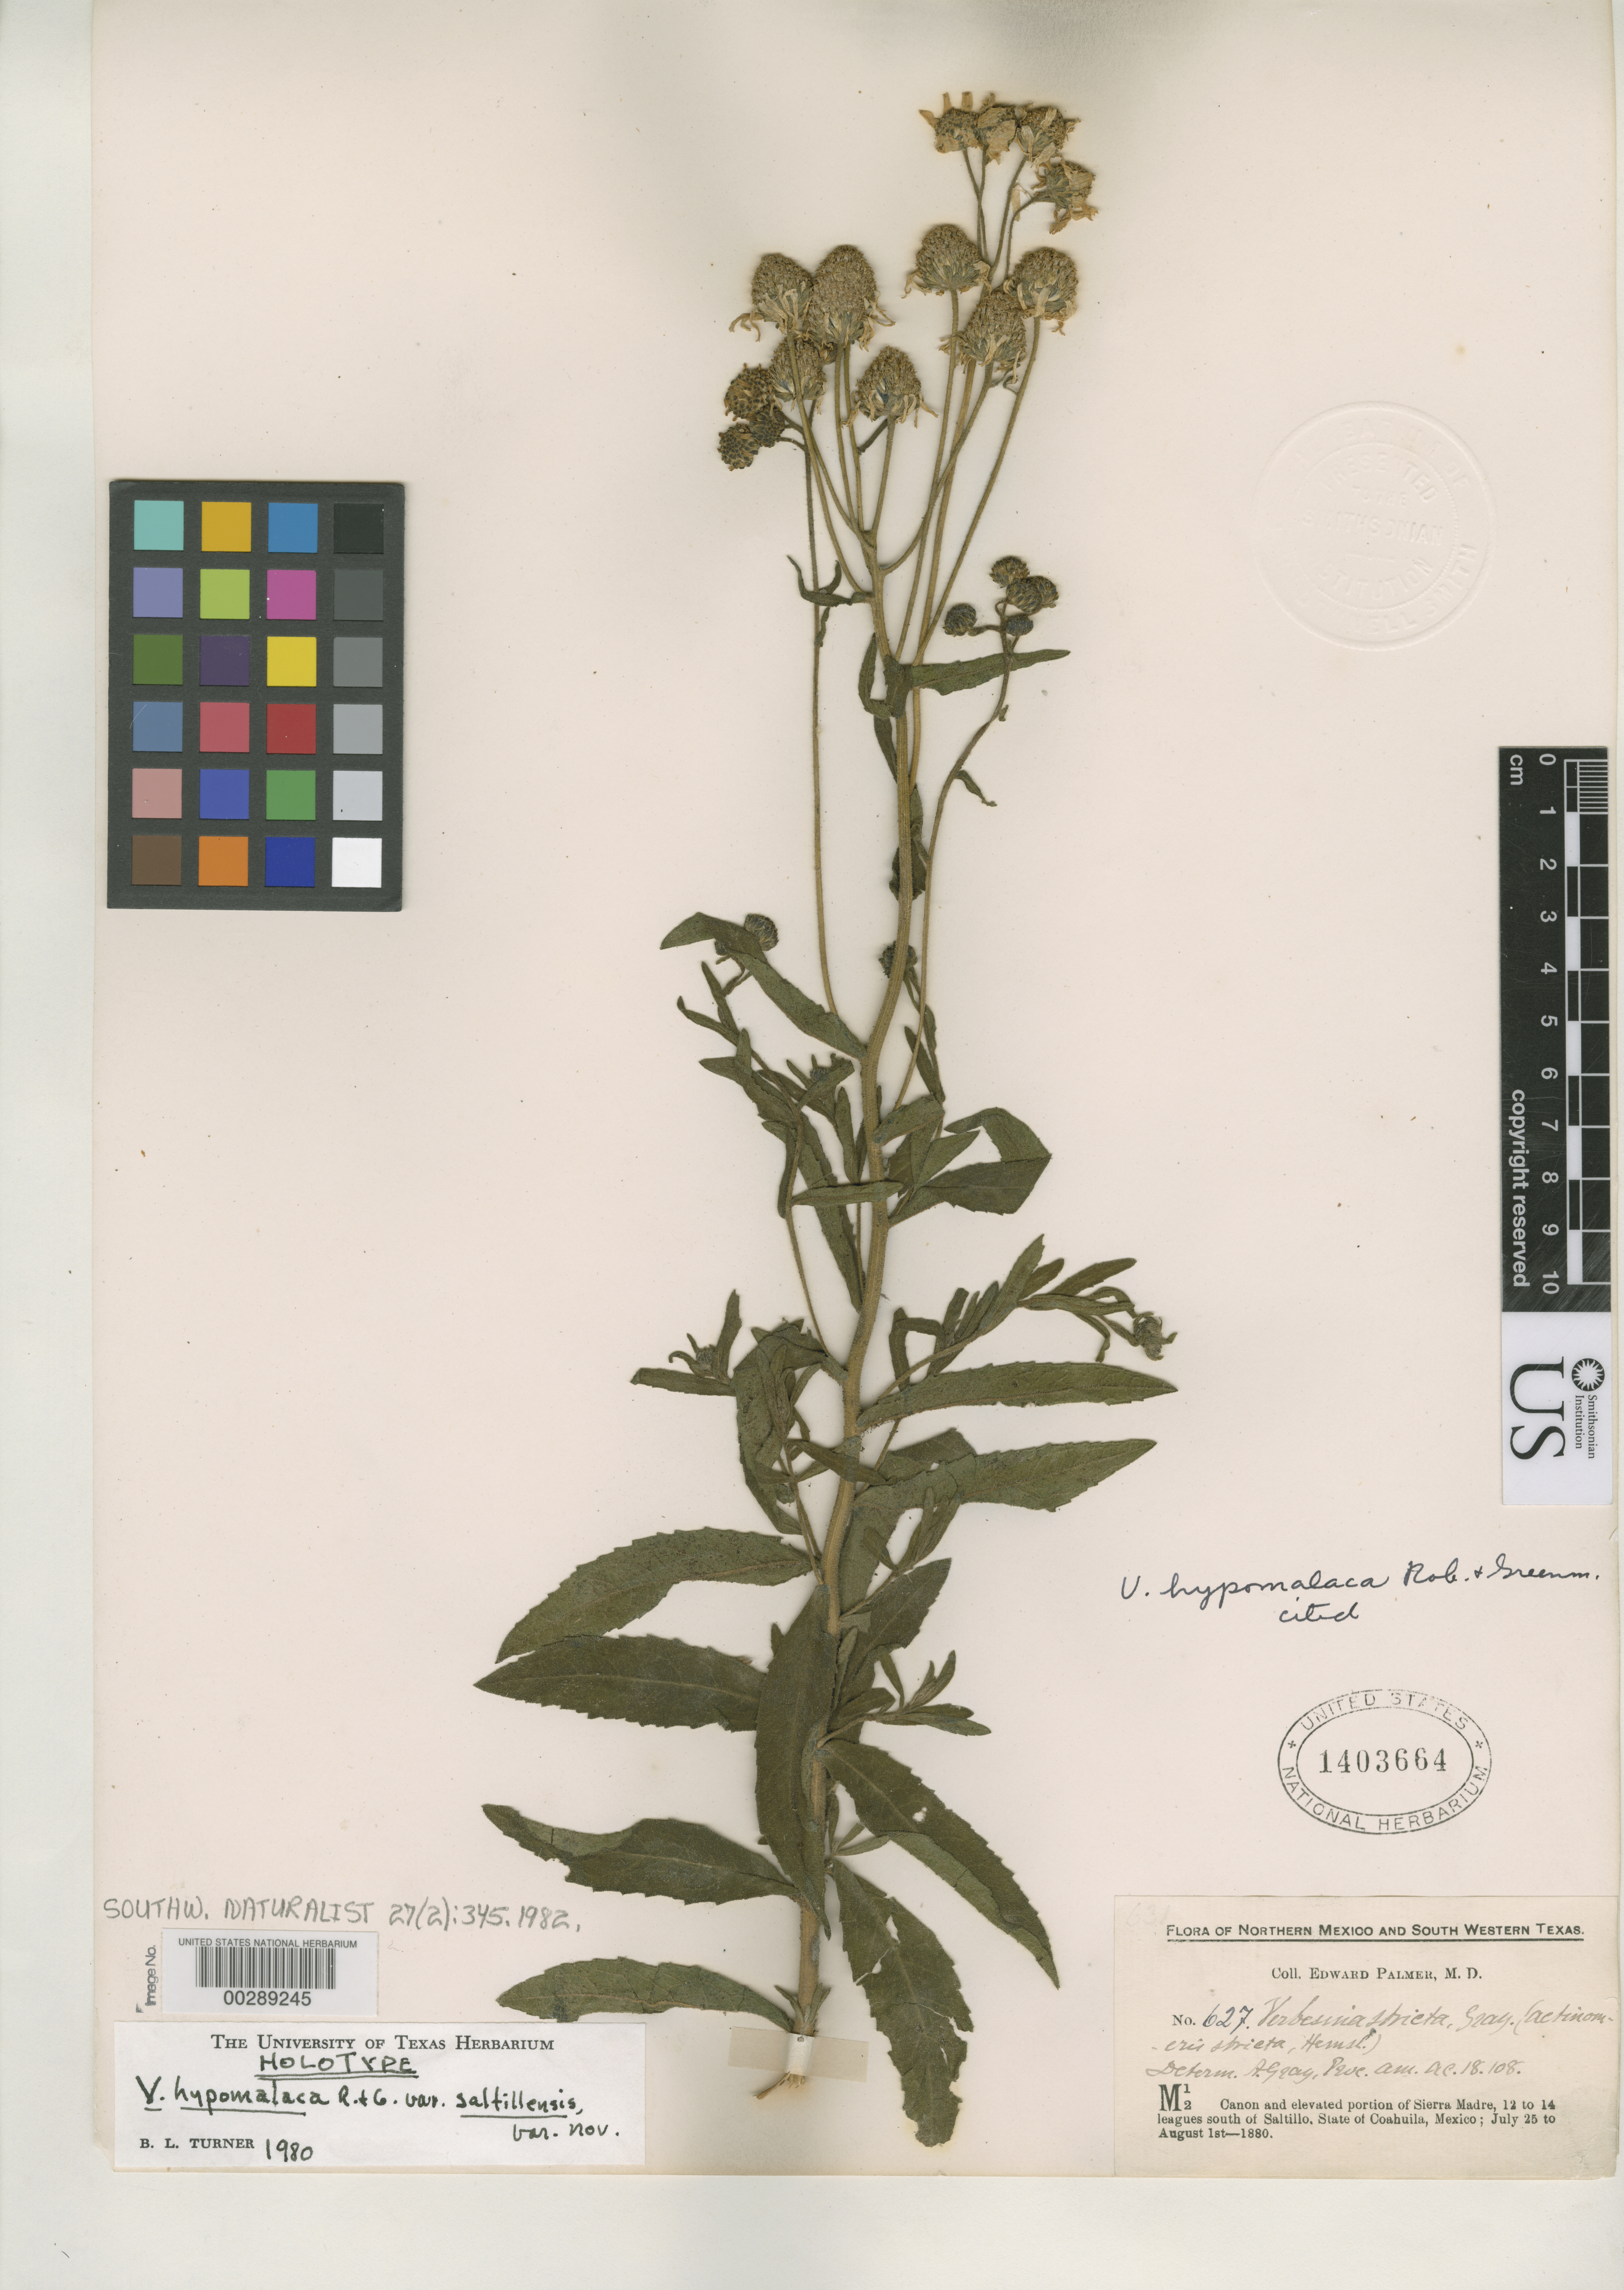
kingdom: Plantae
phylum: Tracheophyta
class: Magnoliopsida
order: Asterales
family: Asteraceae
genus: Verbesina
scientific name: Verbesina hypomalaca var. saltillensis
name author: B.L. Turner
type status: Holotype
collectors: E. Palmer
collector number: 627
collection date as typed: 25 Jul 1880 to 01 Aug 1880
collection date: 1880-07-25/1880-08-01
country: Mexico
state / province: Coahuila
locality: Canyon & elevated portion of Sierra Madre, 12-14 leagues S of Saltillo.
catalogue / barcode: US 1403664